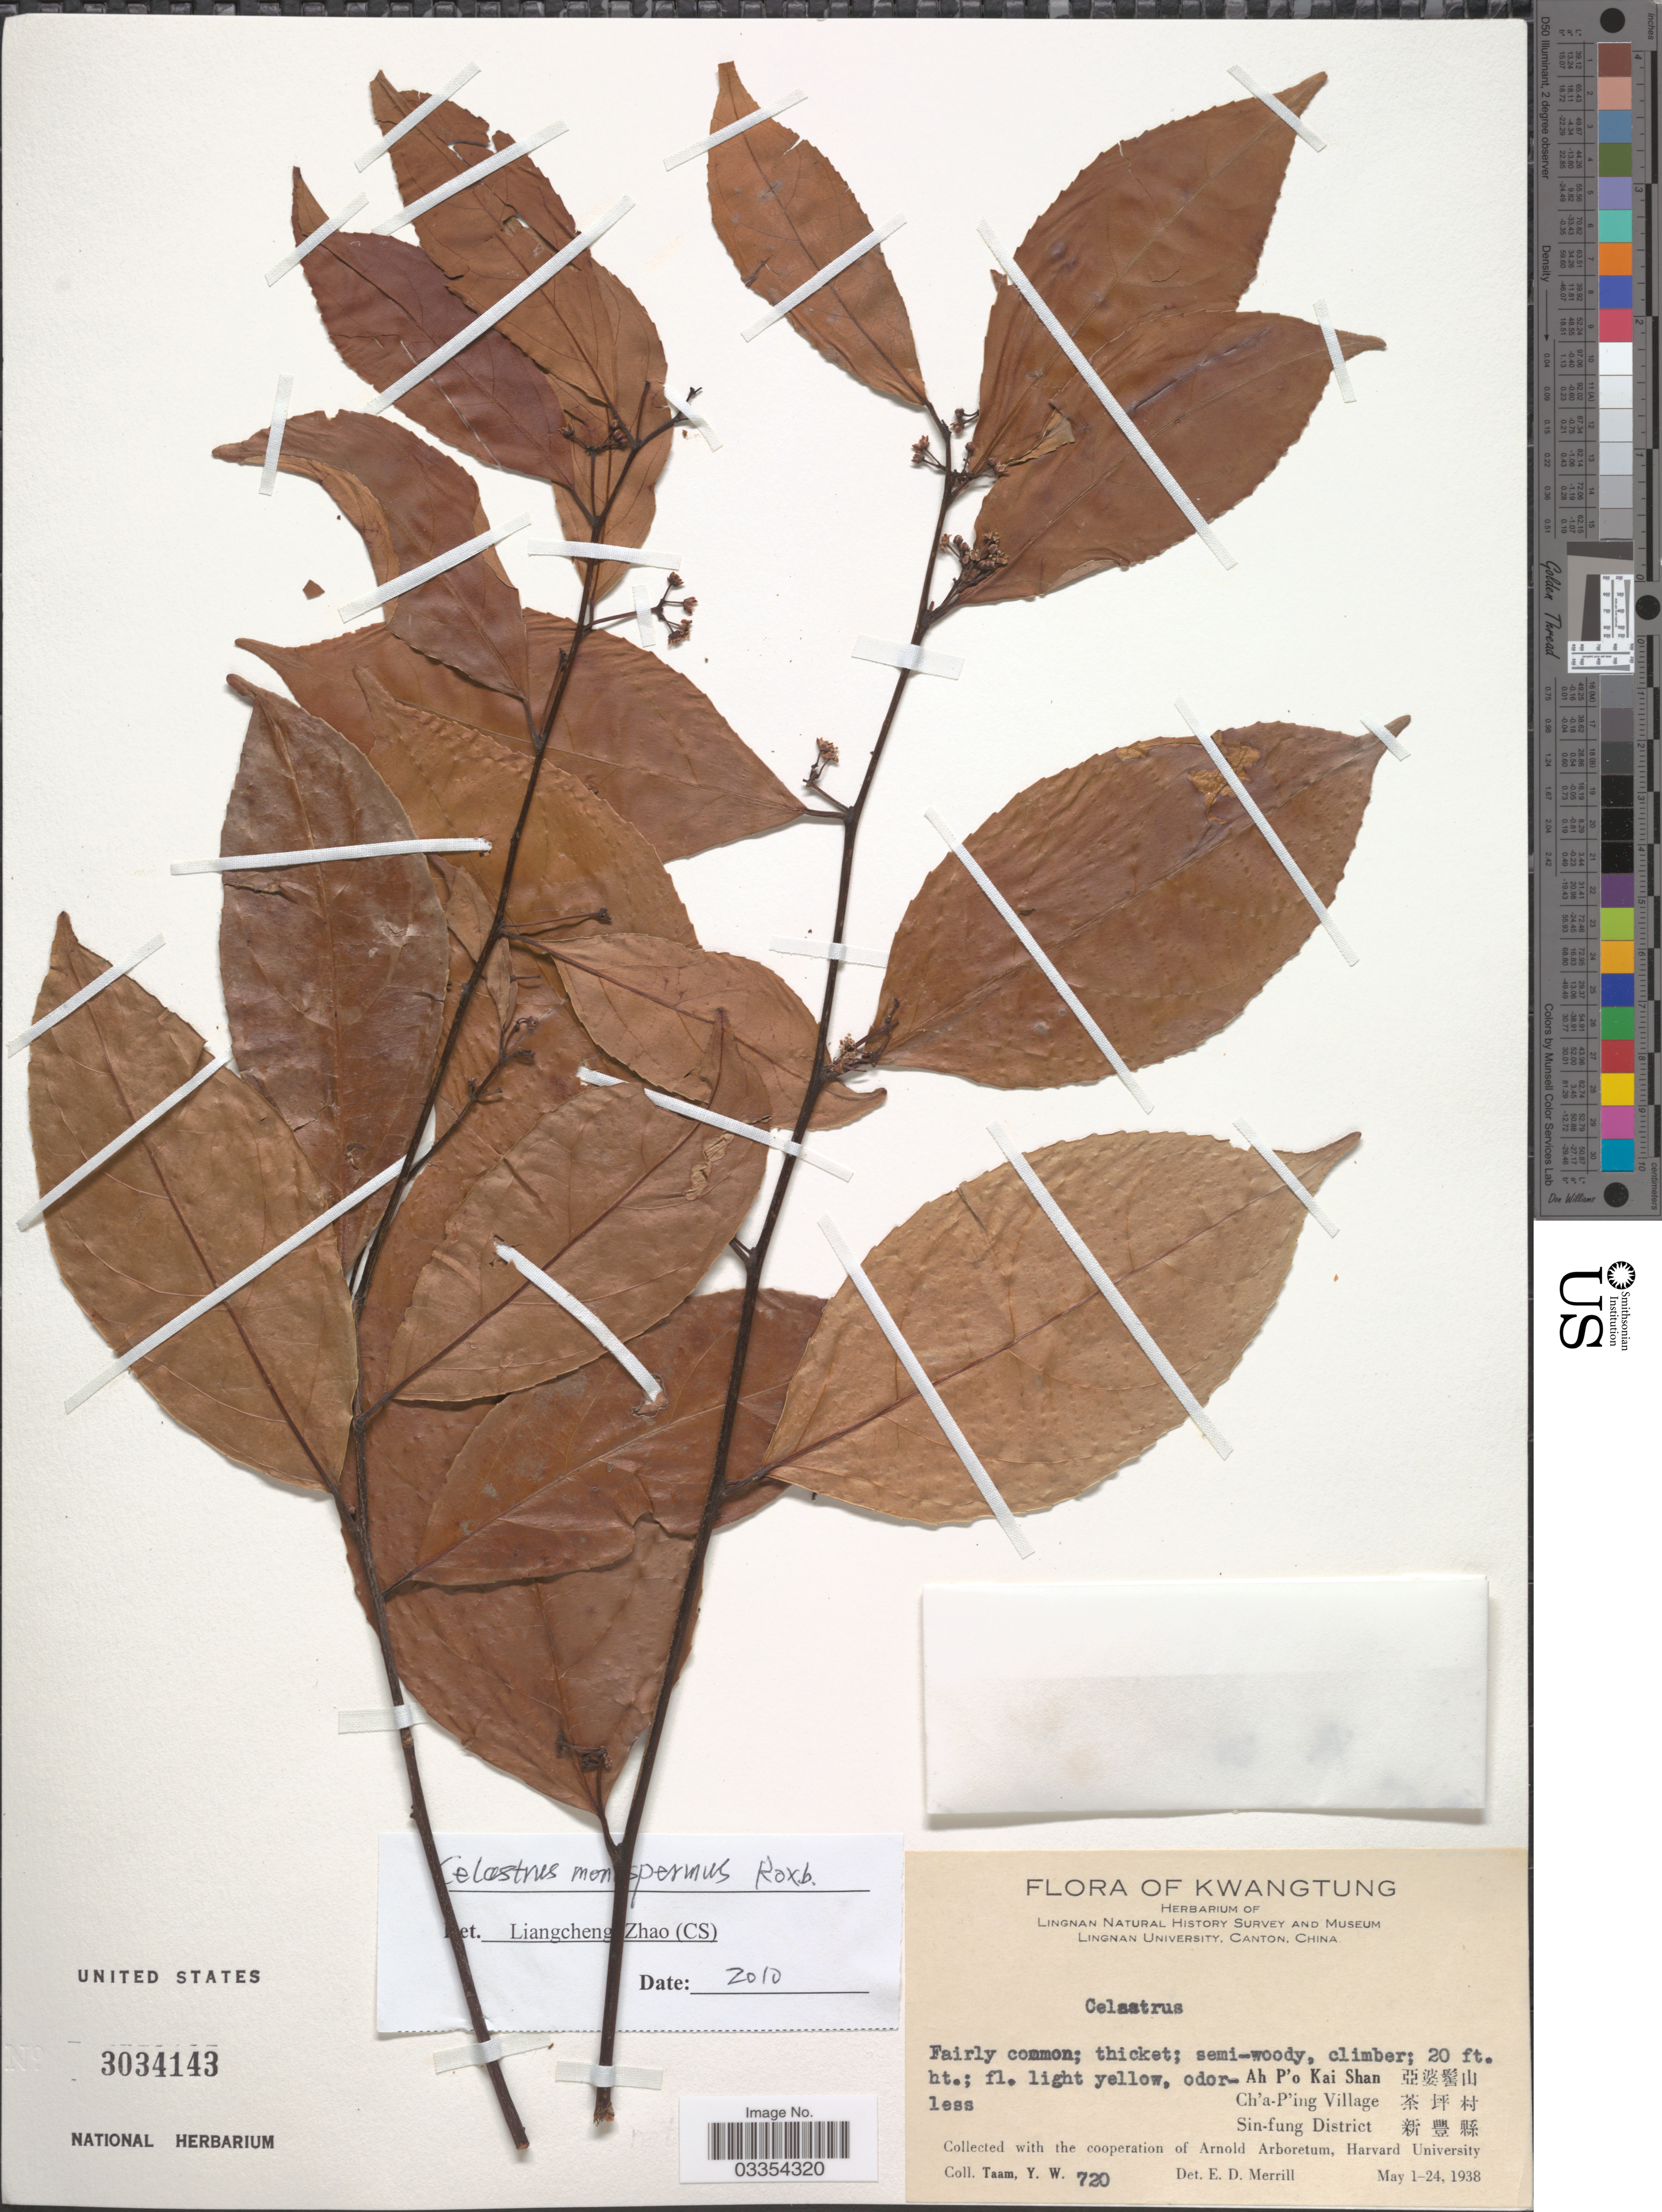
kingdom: Plantae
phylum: Tracheophyta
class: Magnoliopsida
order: Celastrales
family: Celastraceae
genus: Celastrus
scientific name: Celastrus monospermus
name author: Roxb.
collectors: Y. W. Taam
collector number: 720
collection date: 1938-05-01/1938-05-24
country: China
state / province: Guangdong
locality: Kwangtung. Ah P'o Kai Shan. X. Ch'a-Ping Village. X. Sin-fung District. X.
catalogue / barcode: US 3034143